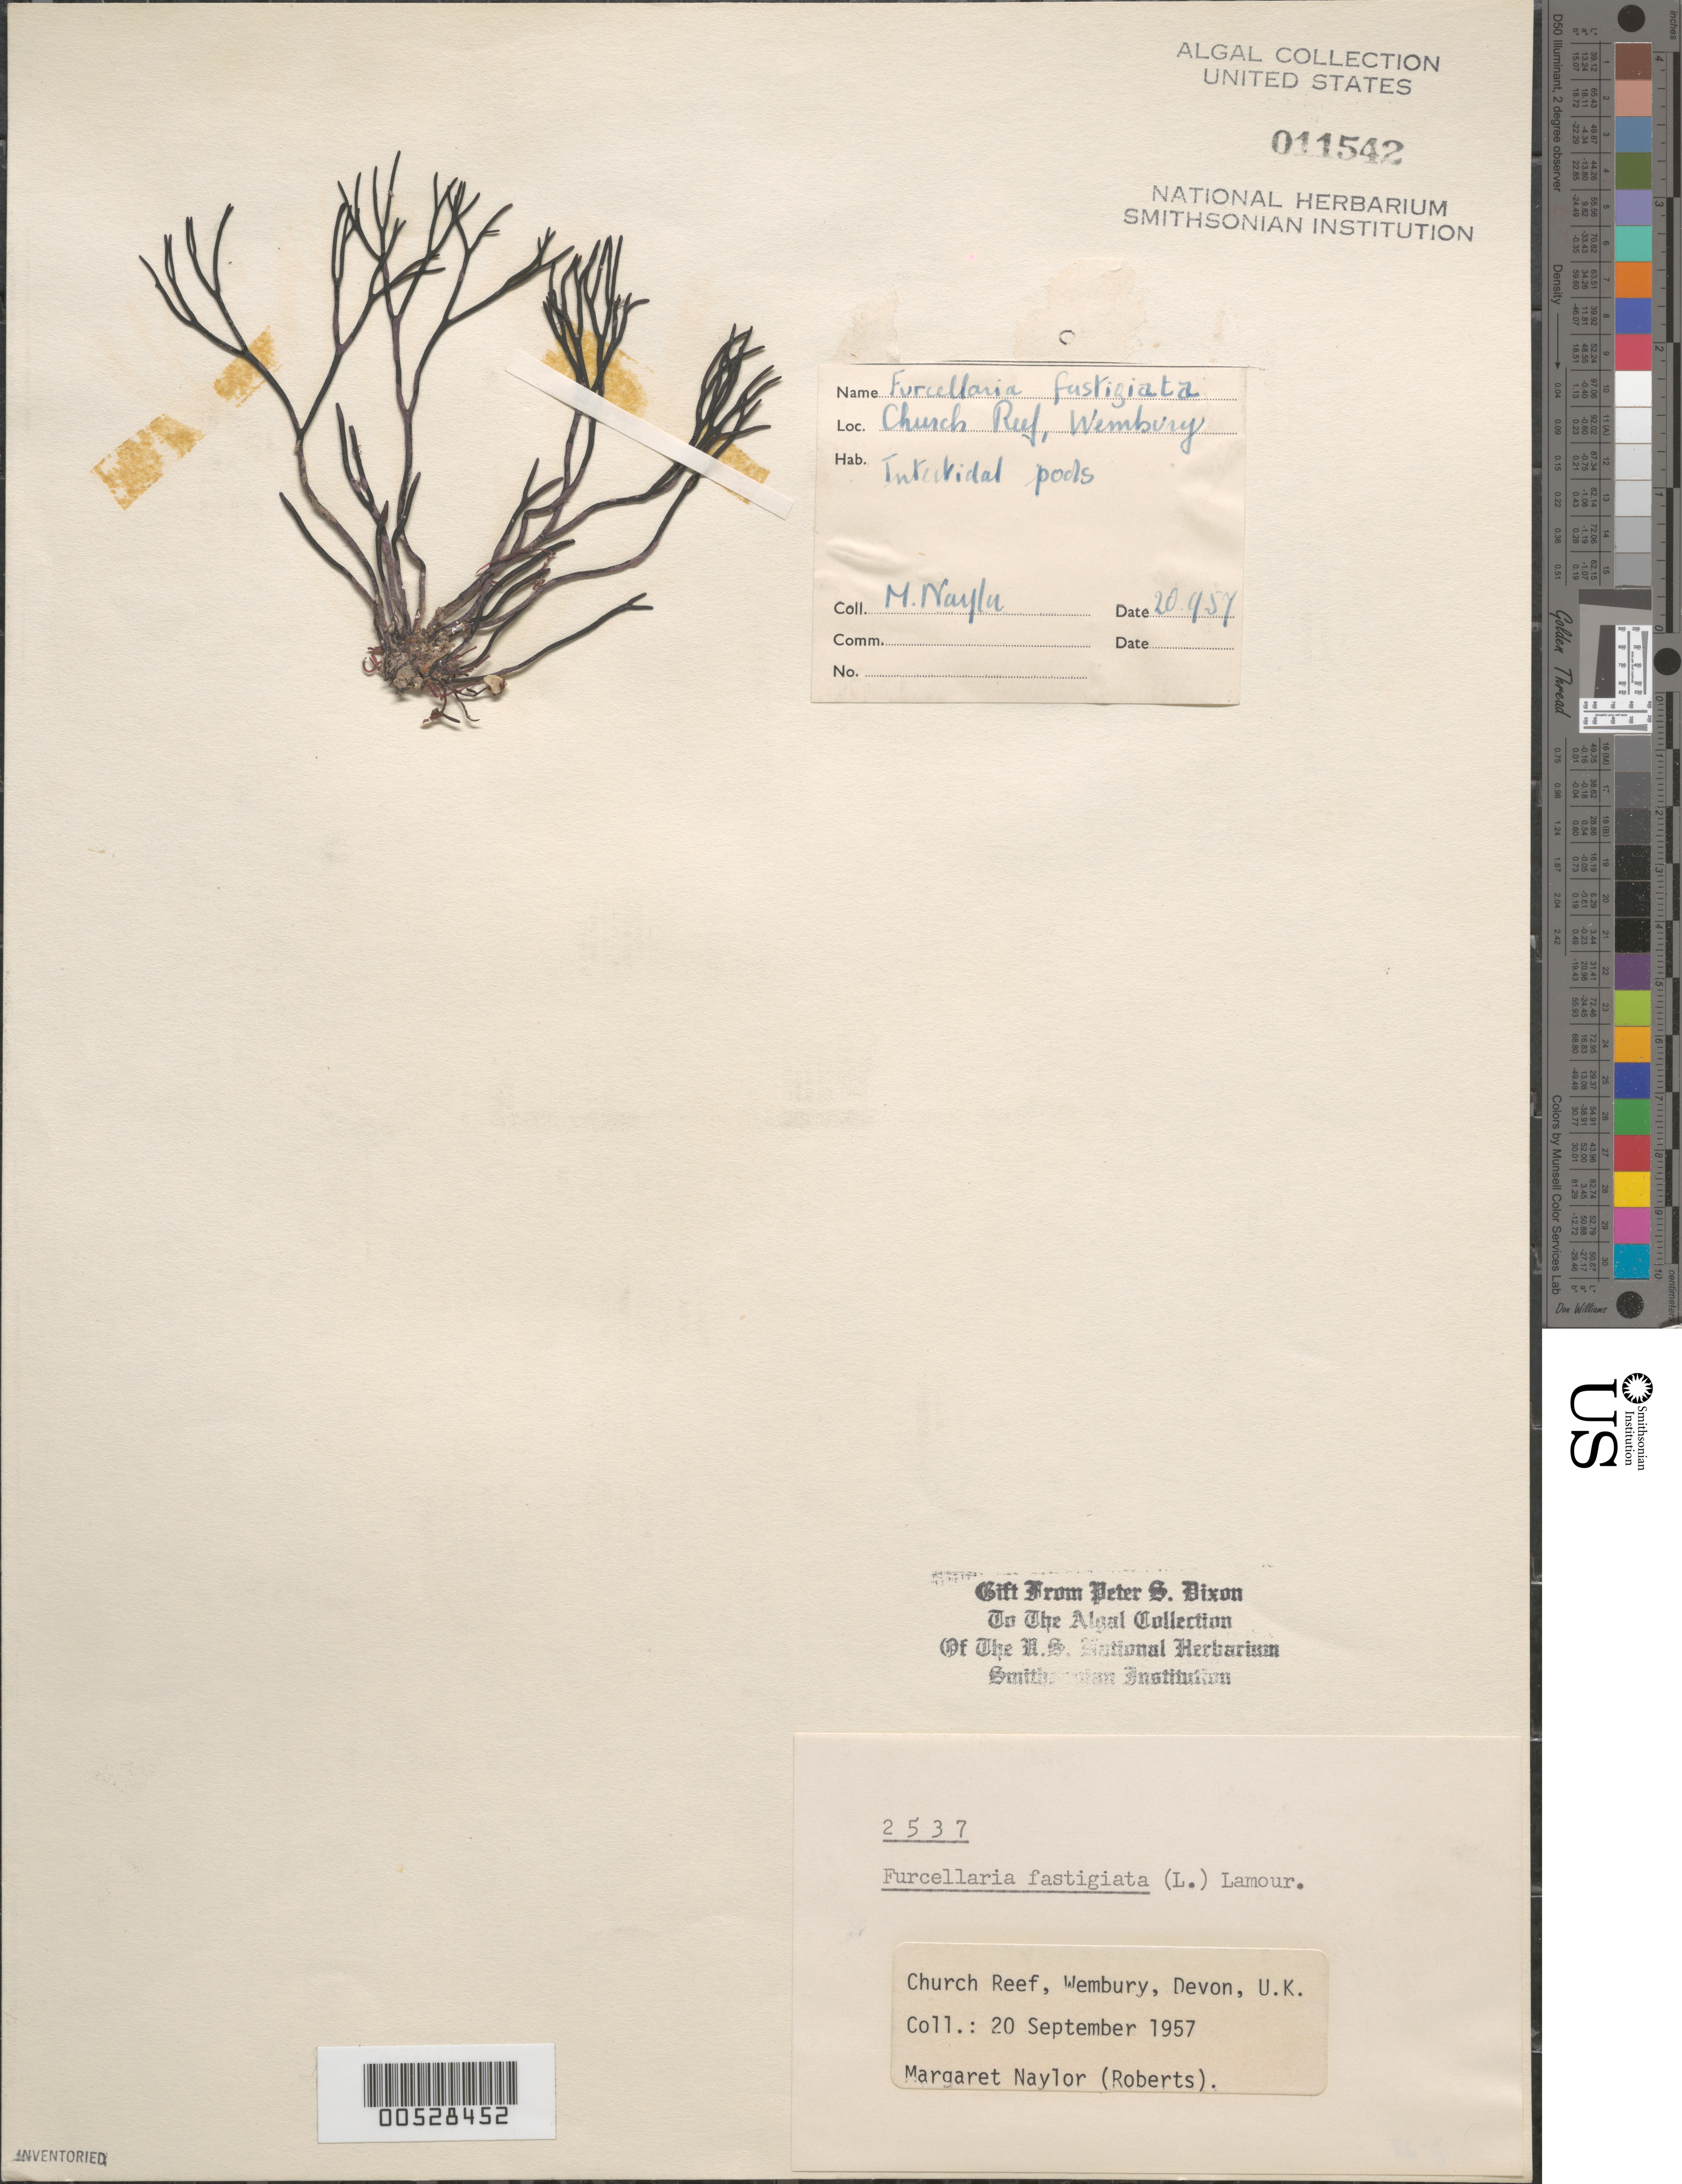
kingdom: Plantae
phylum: Rhodophyta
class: Florideophyceae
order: Gigartinales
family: Furcellariaceae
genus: Furcellaria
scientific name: Furcellaria fastigiata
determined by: Dixon, P. S.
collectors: M. Roberts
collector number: PSD 2537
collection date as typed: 20 Sep 1957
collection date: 1957-09-20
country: United Kingdom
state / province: England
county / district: Devon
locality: Church Reef, Wembury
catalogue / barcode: US 11542